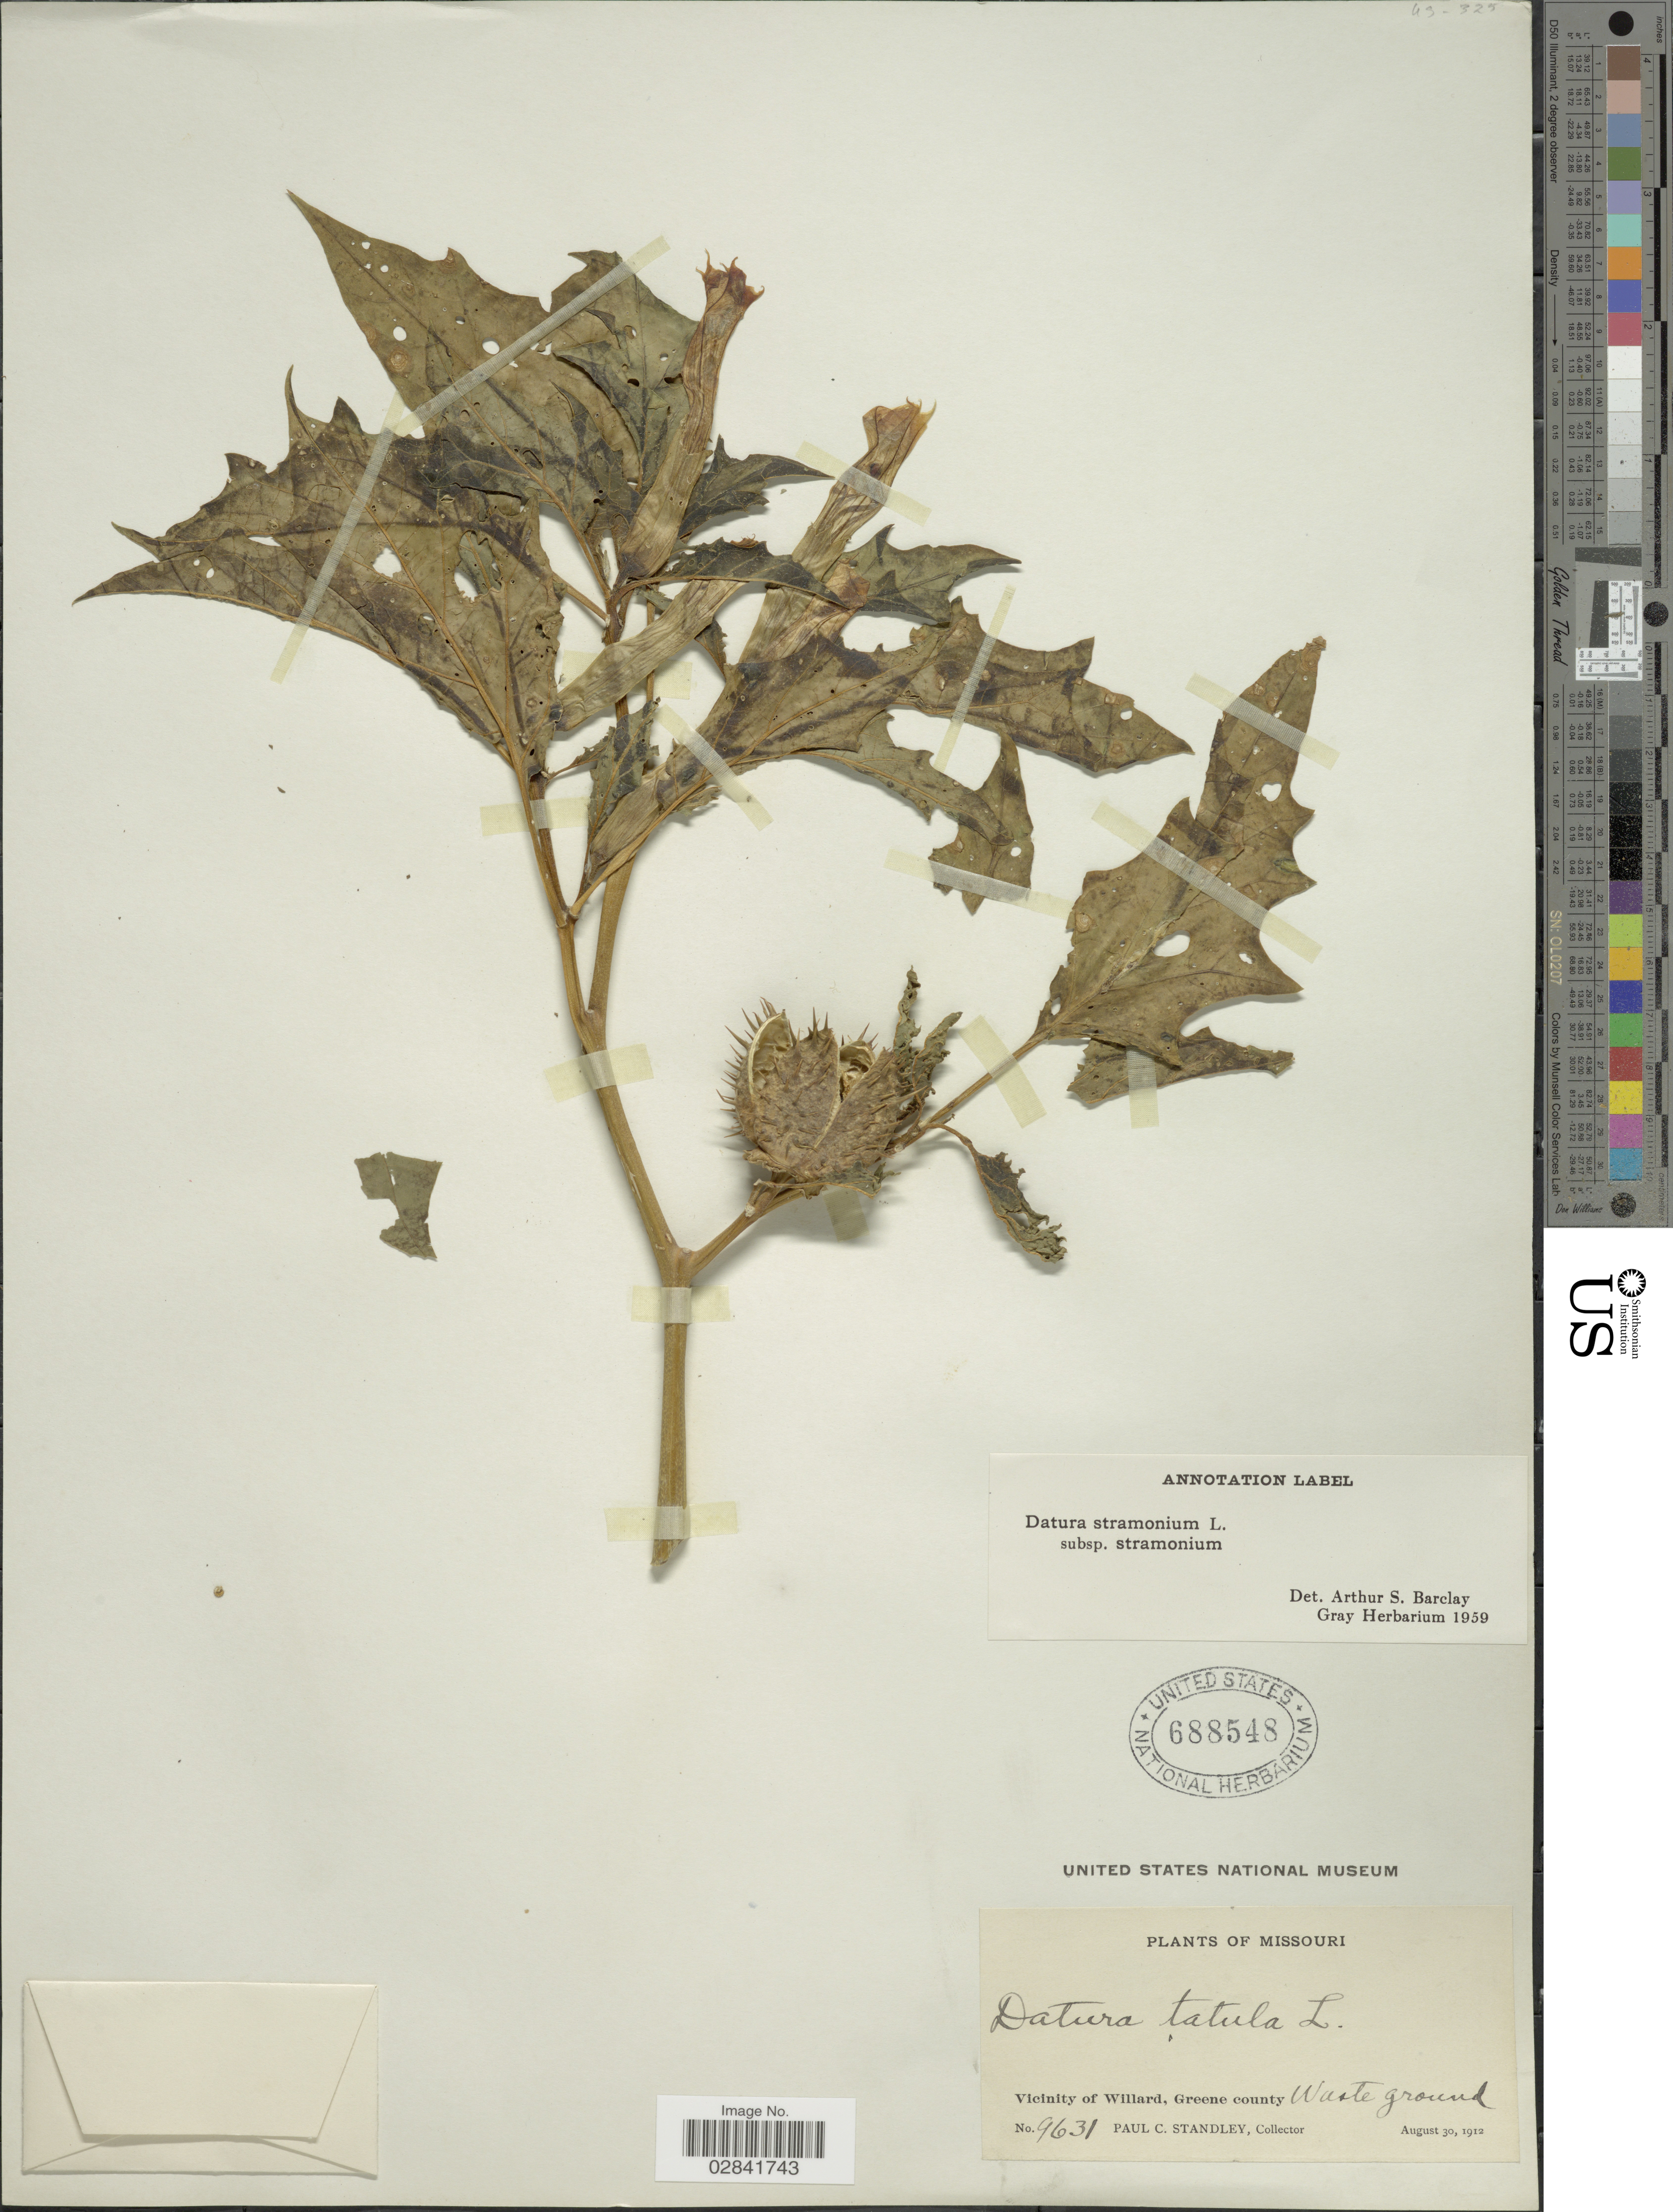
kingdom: Plantae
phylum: Tracheophyta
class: Magnoliopsida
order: Solanales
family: Solanaceae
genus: Datura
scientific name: Datura stramonium subsp. stramonium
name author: L.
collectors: P. C. Standley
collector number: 9631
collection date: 1912-08-30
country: United States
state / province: Missouri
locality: Vicinity of Willard, Greene county.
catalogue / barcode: US 688548